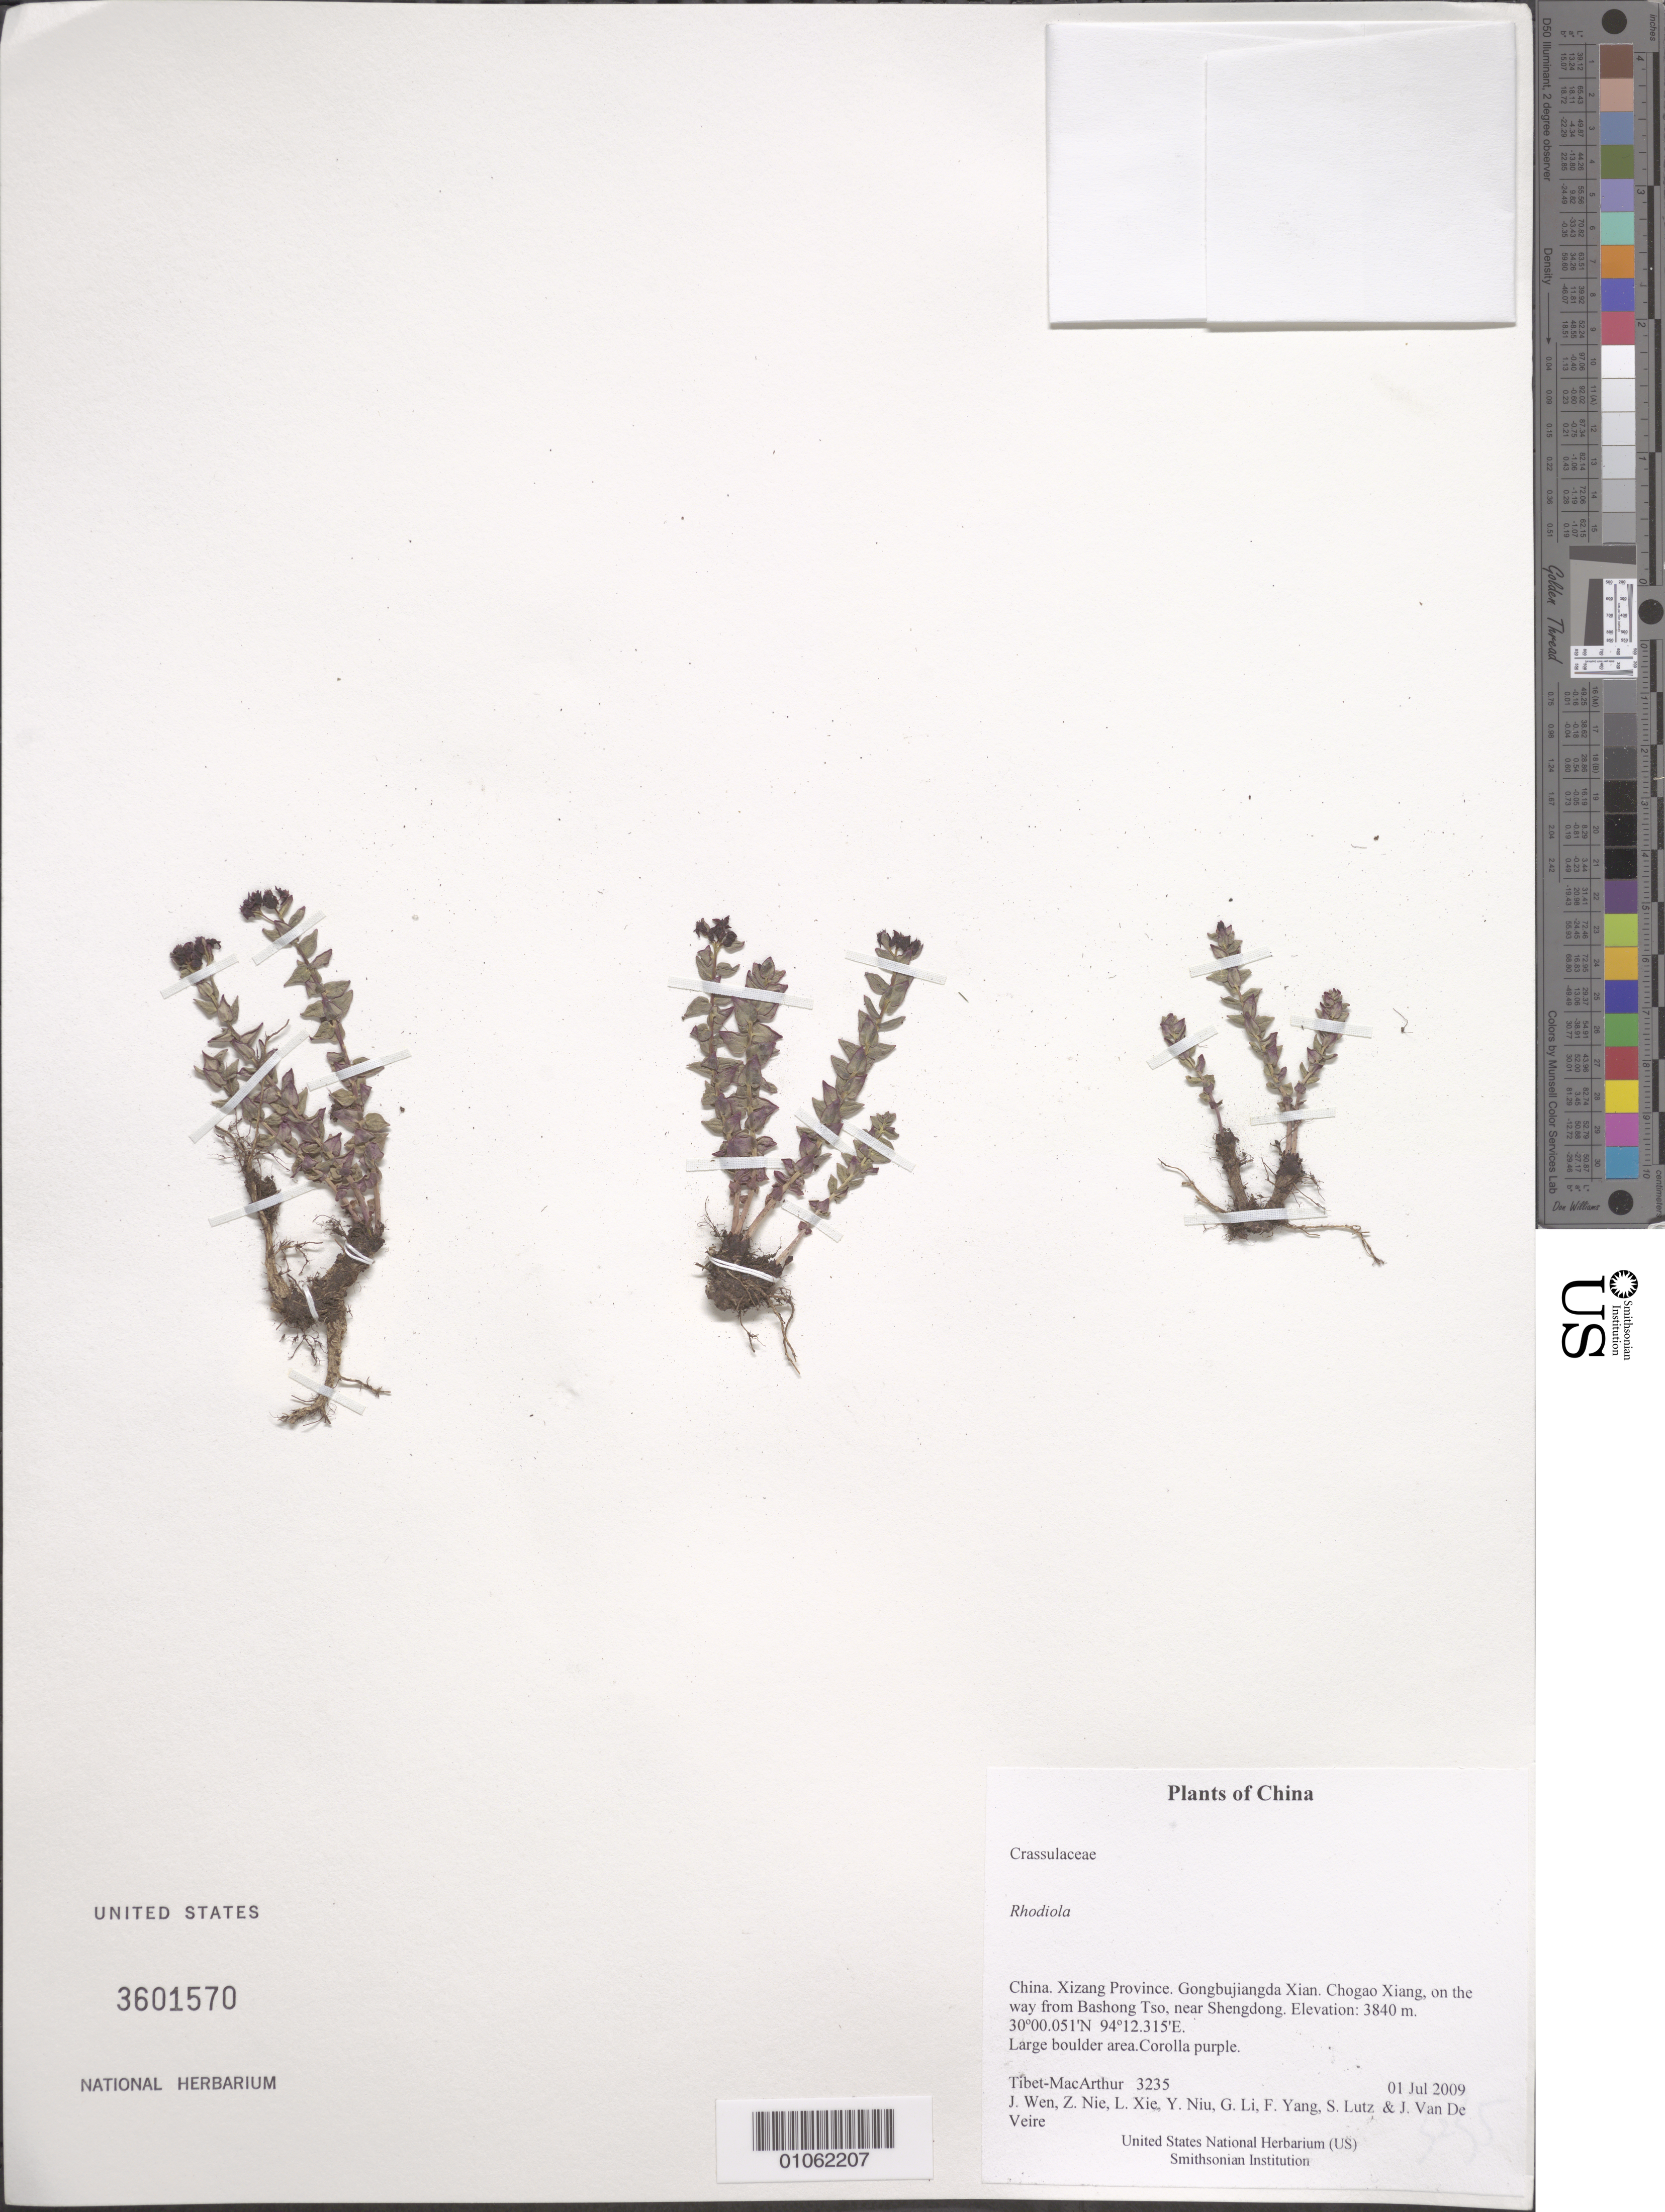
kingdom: Plantae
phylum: Tracheophyta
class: Magnoliopsida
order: Saxifragales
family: Crassulaceae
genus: Rhodiola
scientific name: Rhodiola sp.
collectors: Tibet-MacArthur, J. Wen, Z. Nie, L. Xie, Y. Niu, G. Li, F. Yang, S. Lutz & J. Van De Veire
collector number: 3235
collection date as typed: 01 Jul 2009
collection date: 2009-07-01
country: China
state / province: Xizang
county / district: Gongbujiangda Xian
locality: Chogao Xiang, on the way from Bashong Tso, near Shengdong.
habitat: Large boulder area.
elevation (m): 3840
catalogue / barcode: US 3601570